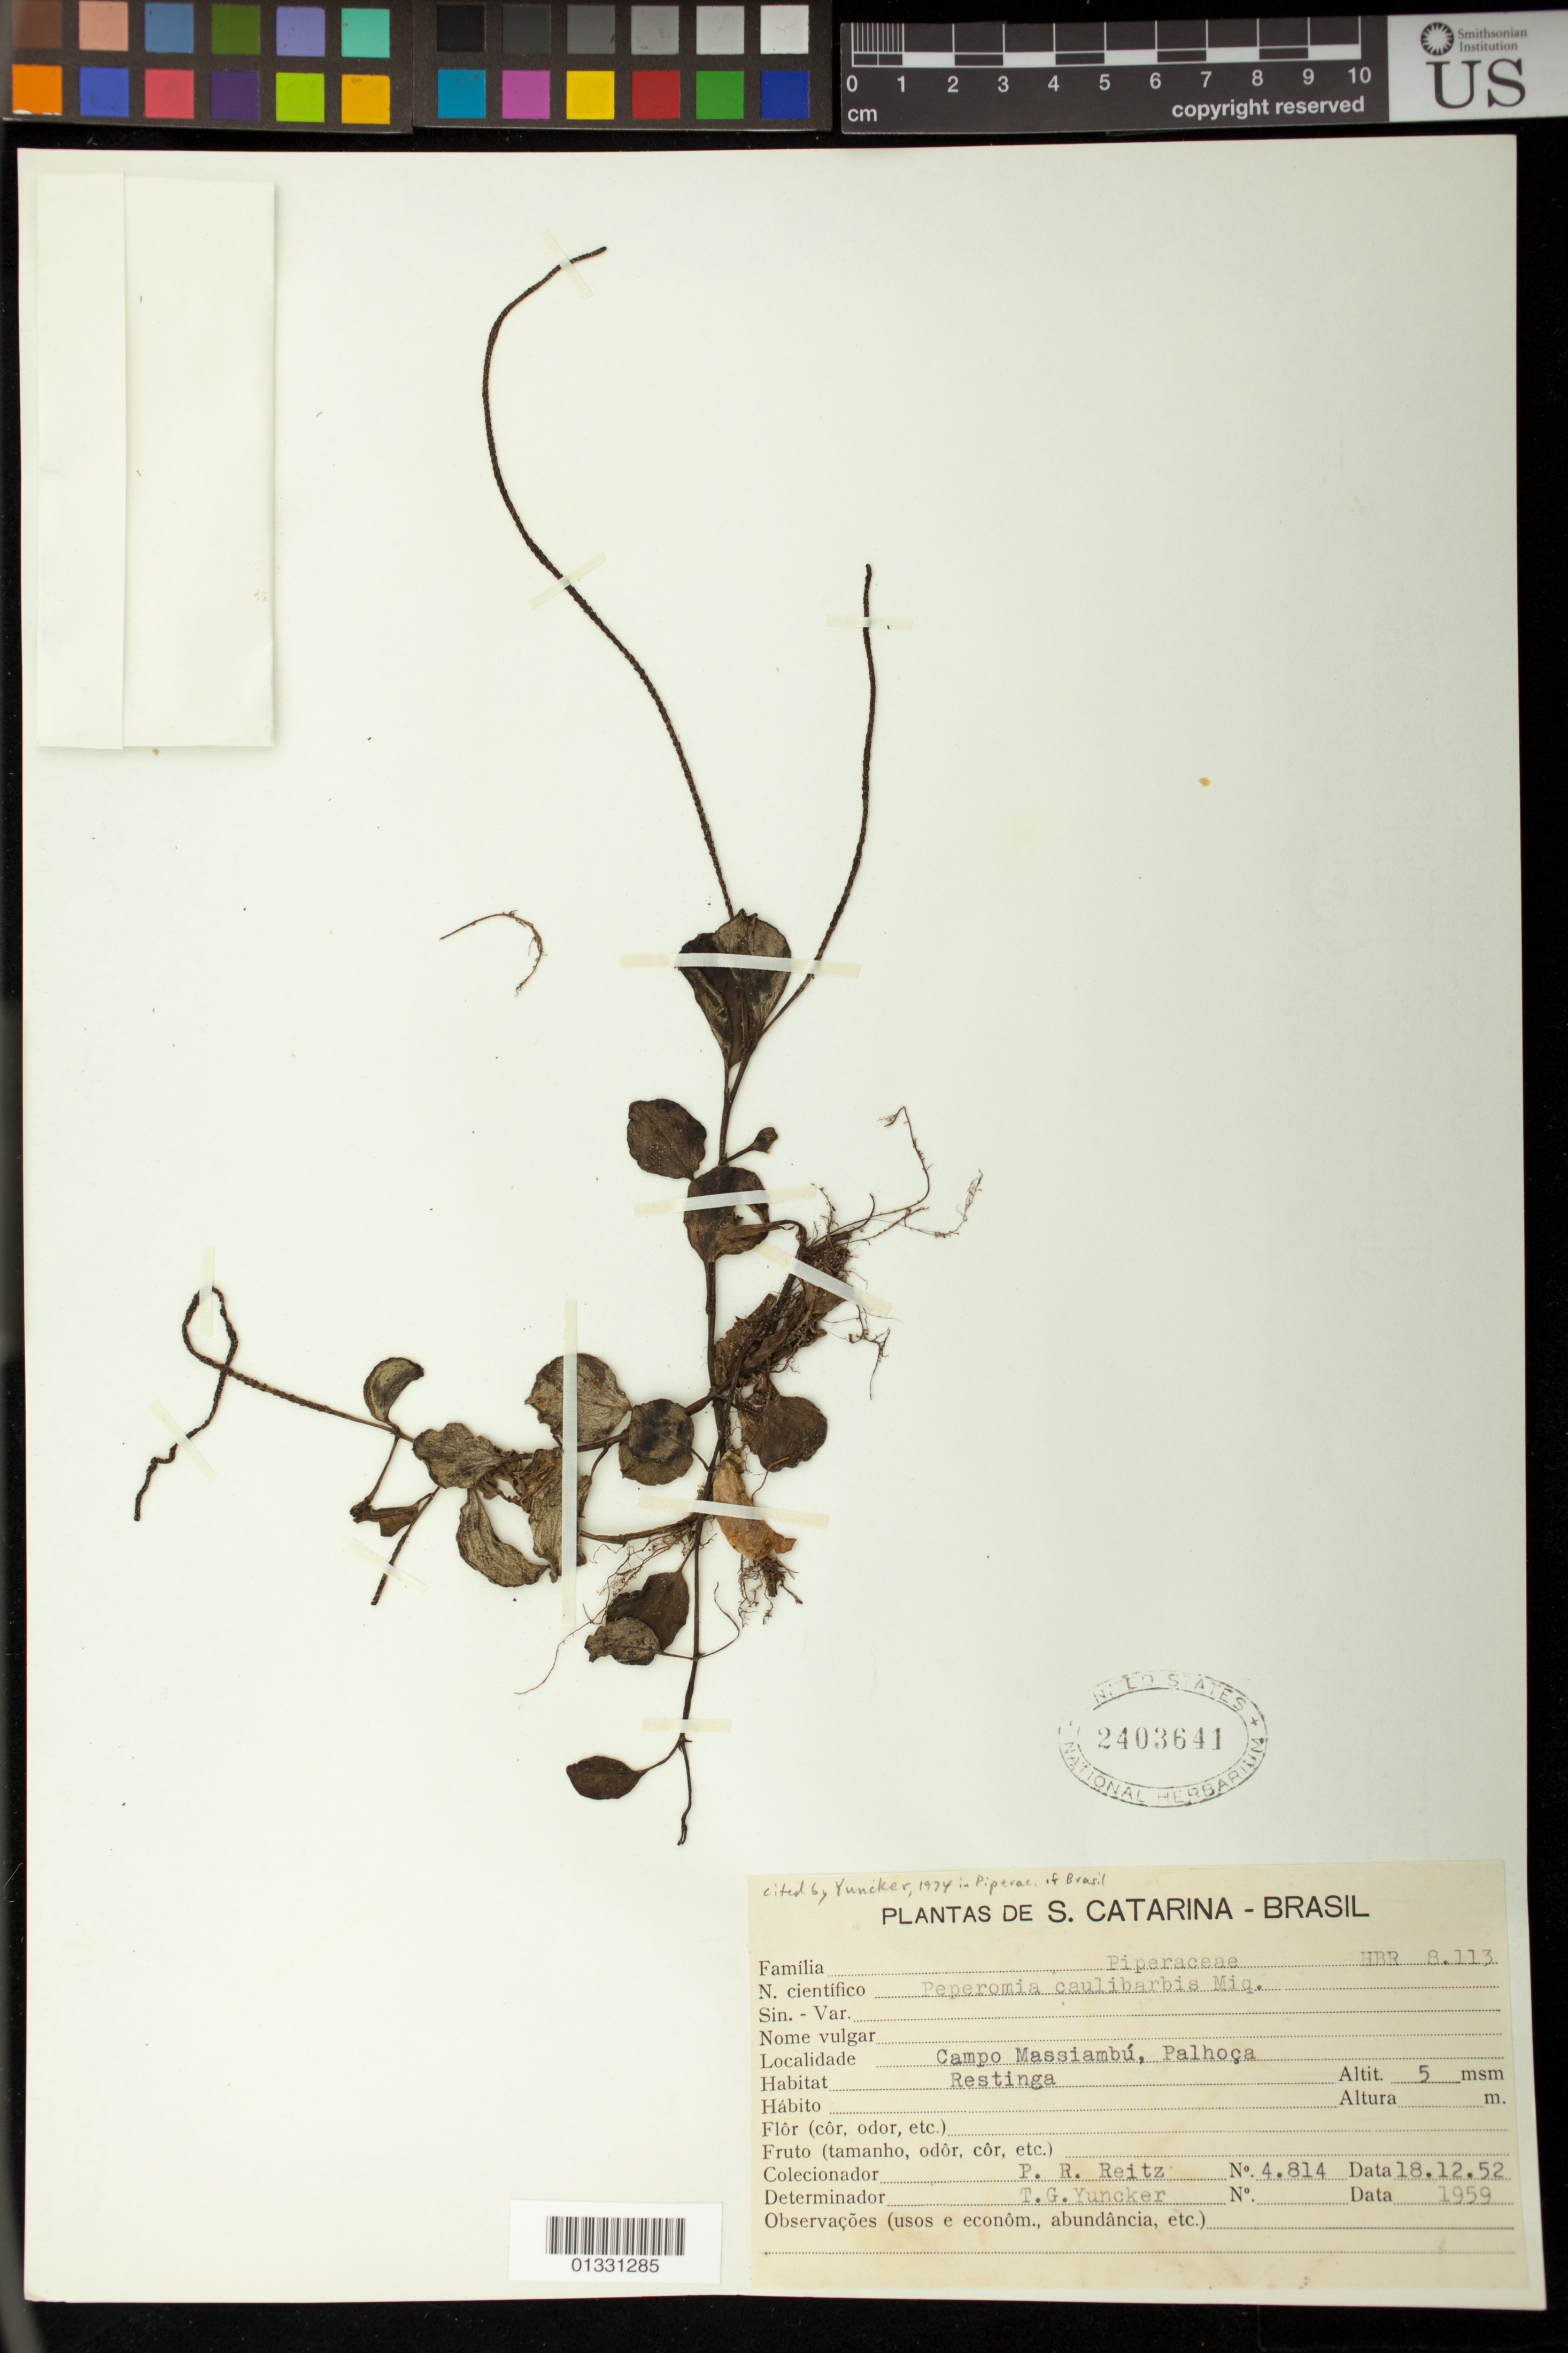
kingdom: Plantae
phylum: Tracheophyta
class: Magnoliopsida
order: Piperales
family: Piperaceae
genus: Peperomia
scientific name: Peperomia caulibarbis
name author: Miq.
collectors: R. Reitz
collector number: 4814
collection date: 1952-12-18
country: Brazil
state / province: Santa Catarina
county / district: Palhoça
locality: Campo Massiambú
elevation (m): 5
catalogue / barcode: US 2403641